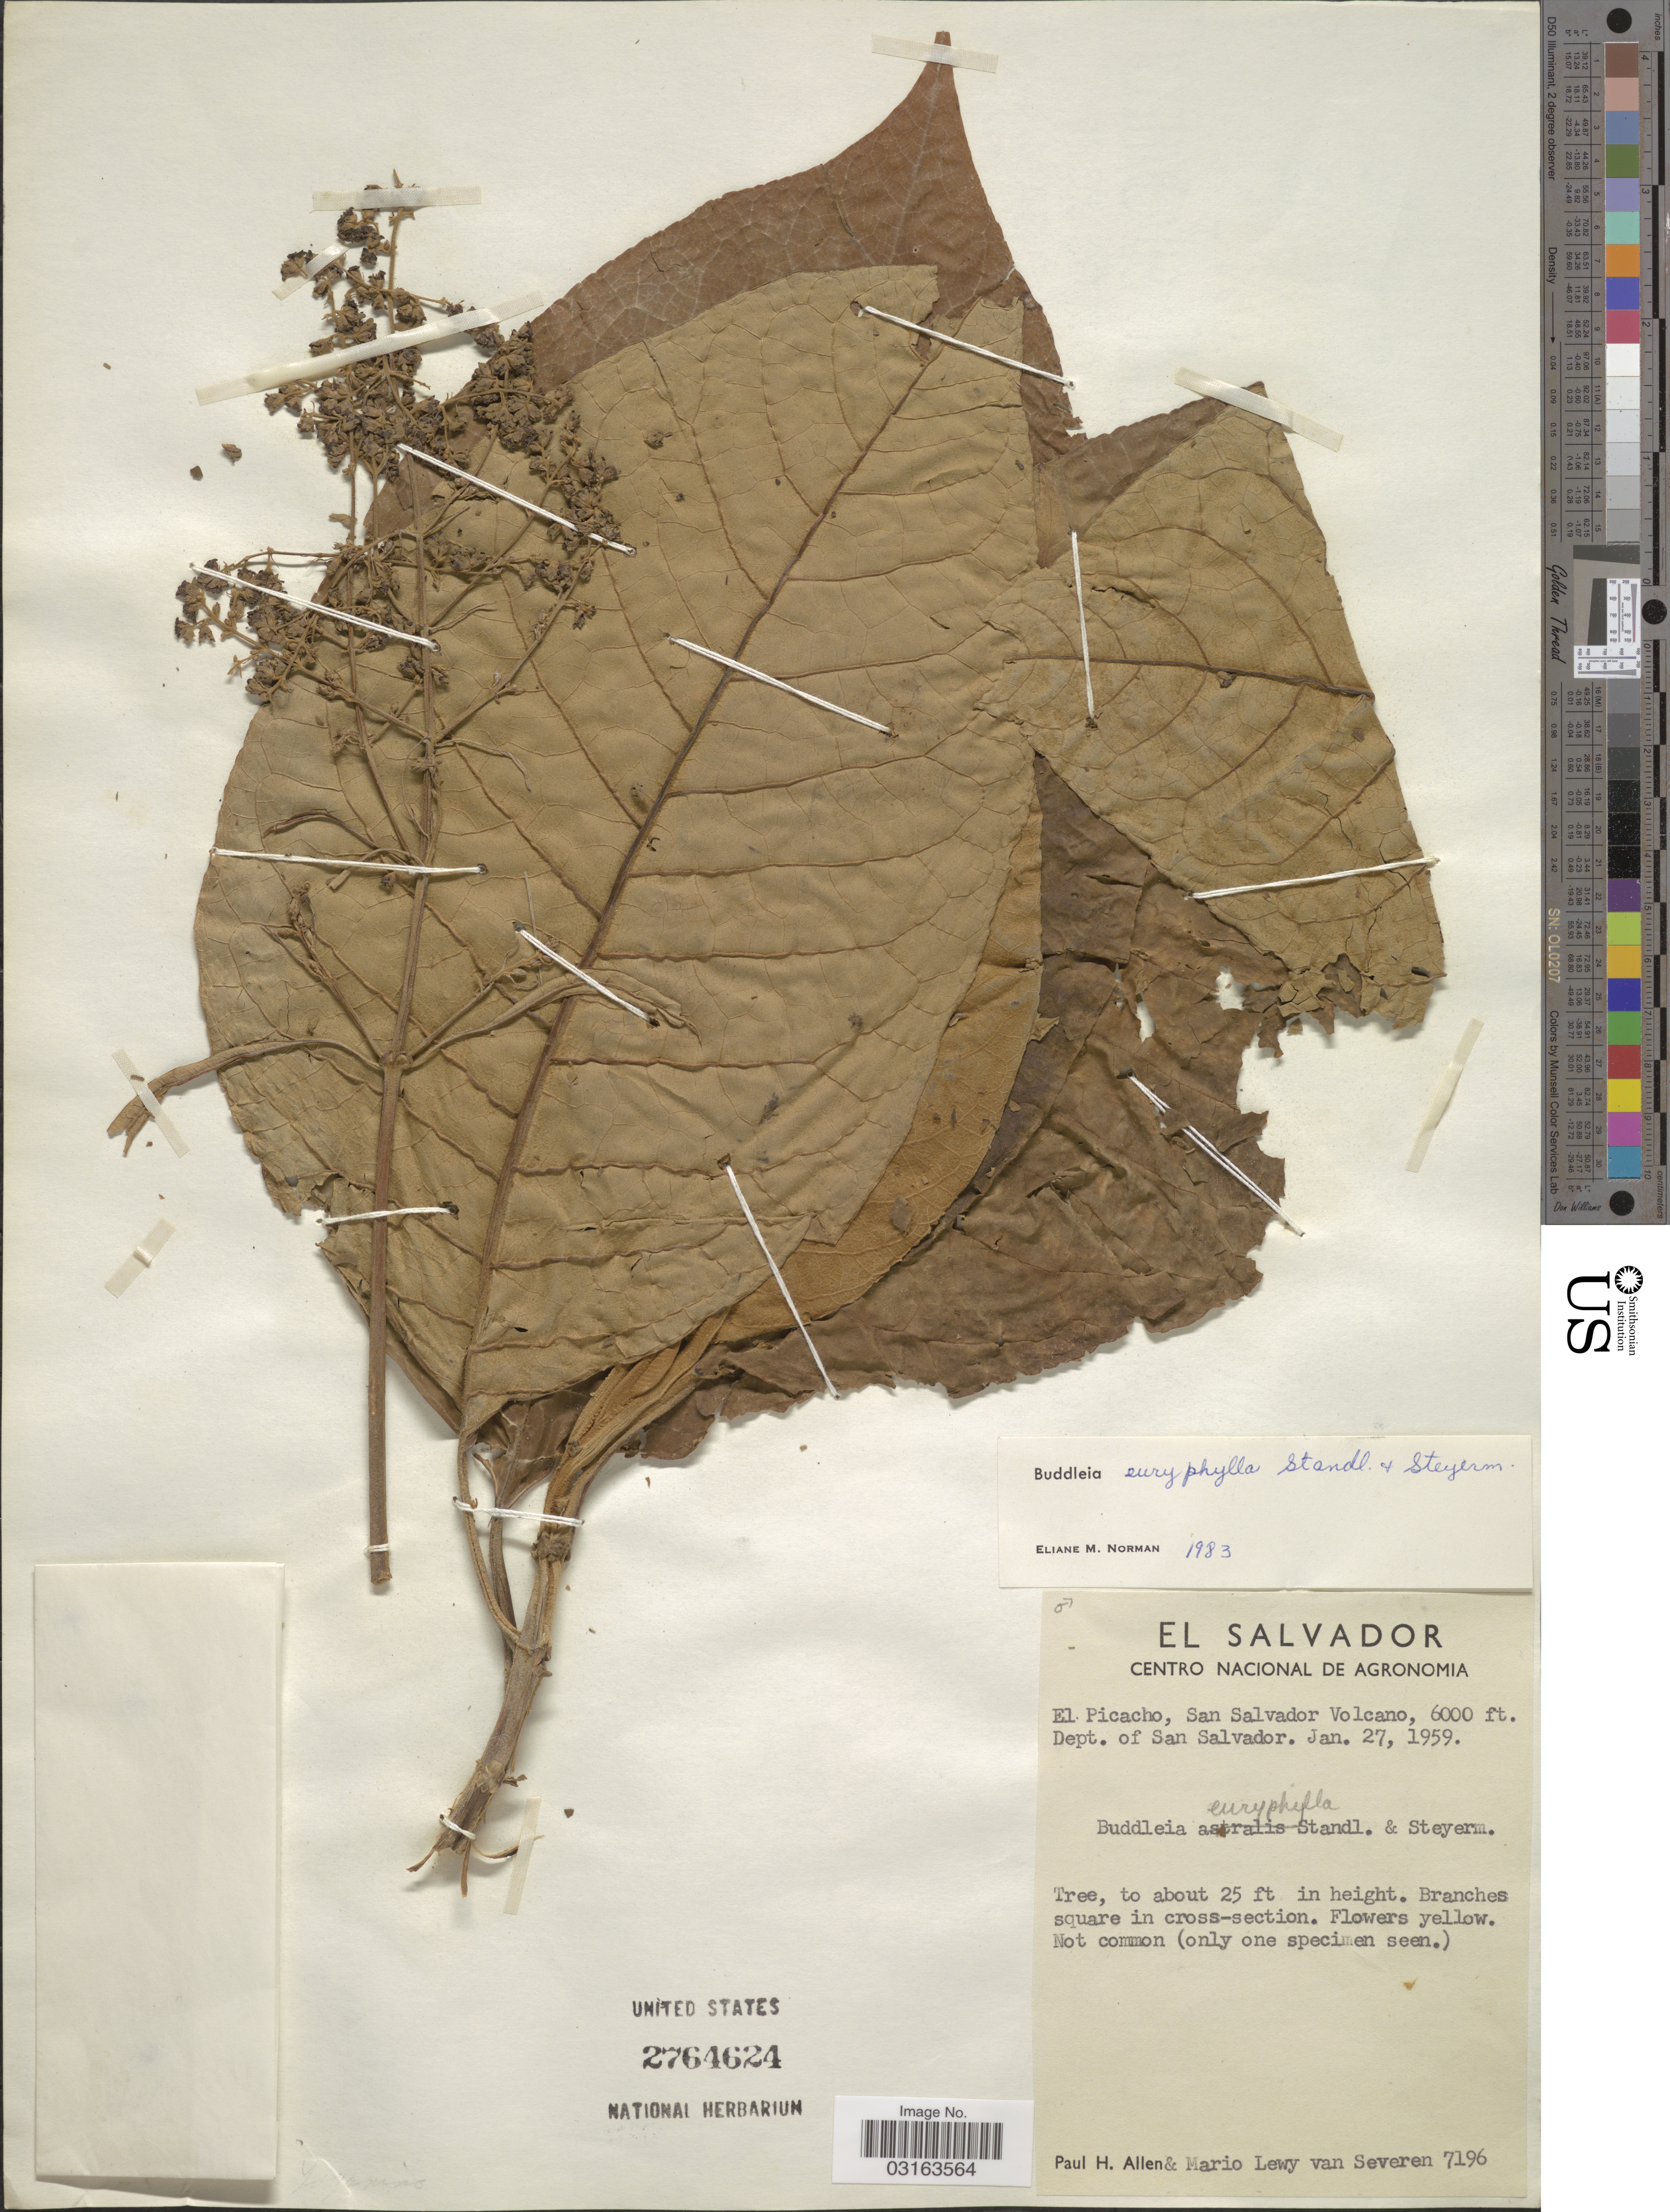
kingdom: Plantae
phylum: Tracheophyta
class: Magnoliopsida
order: Lamiales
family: Scrophulariaceae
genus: Buddleja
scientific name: Buddleja euryphylla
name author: Standl. & Steyerm.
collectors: P. H. Allen & M. Van Severen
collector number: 7196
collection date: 1959-01-27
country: El Salvador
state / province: San Salvador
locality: El Picacho, San Salvador Volcano, Dept. of San Salvador.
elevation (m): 1829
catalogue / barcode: US 2764624